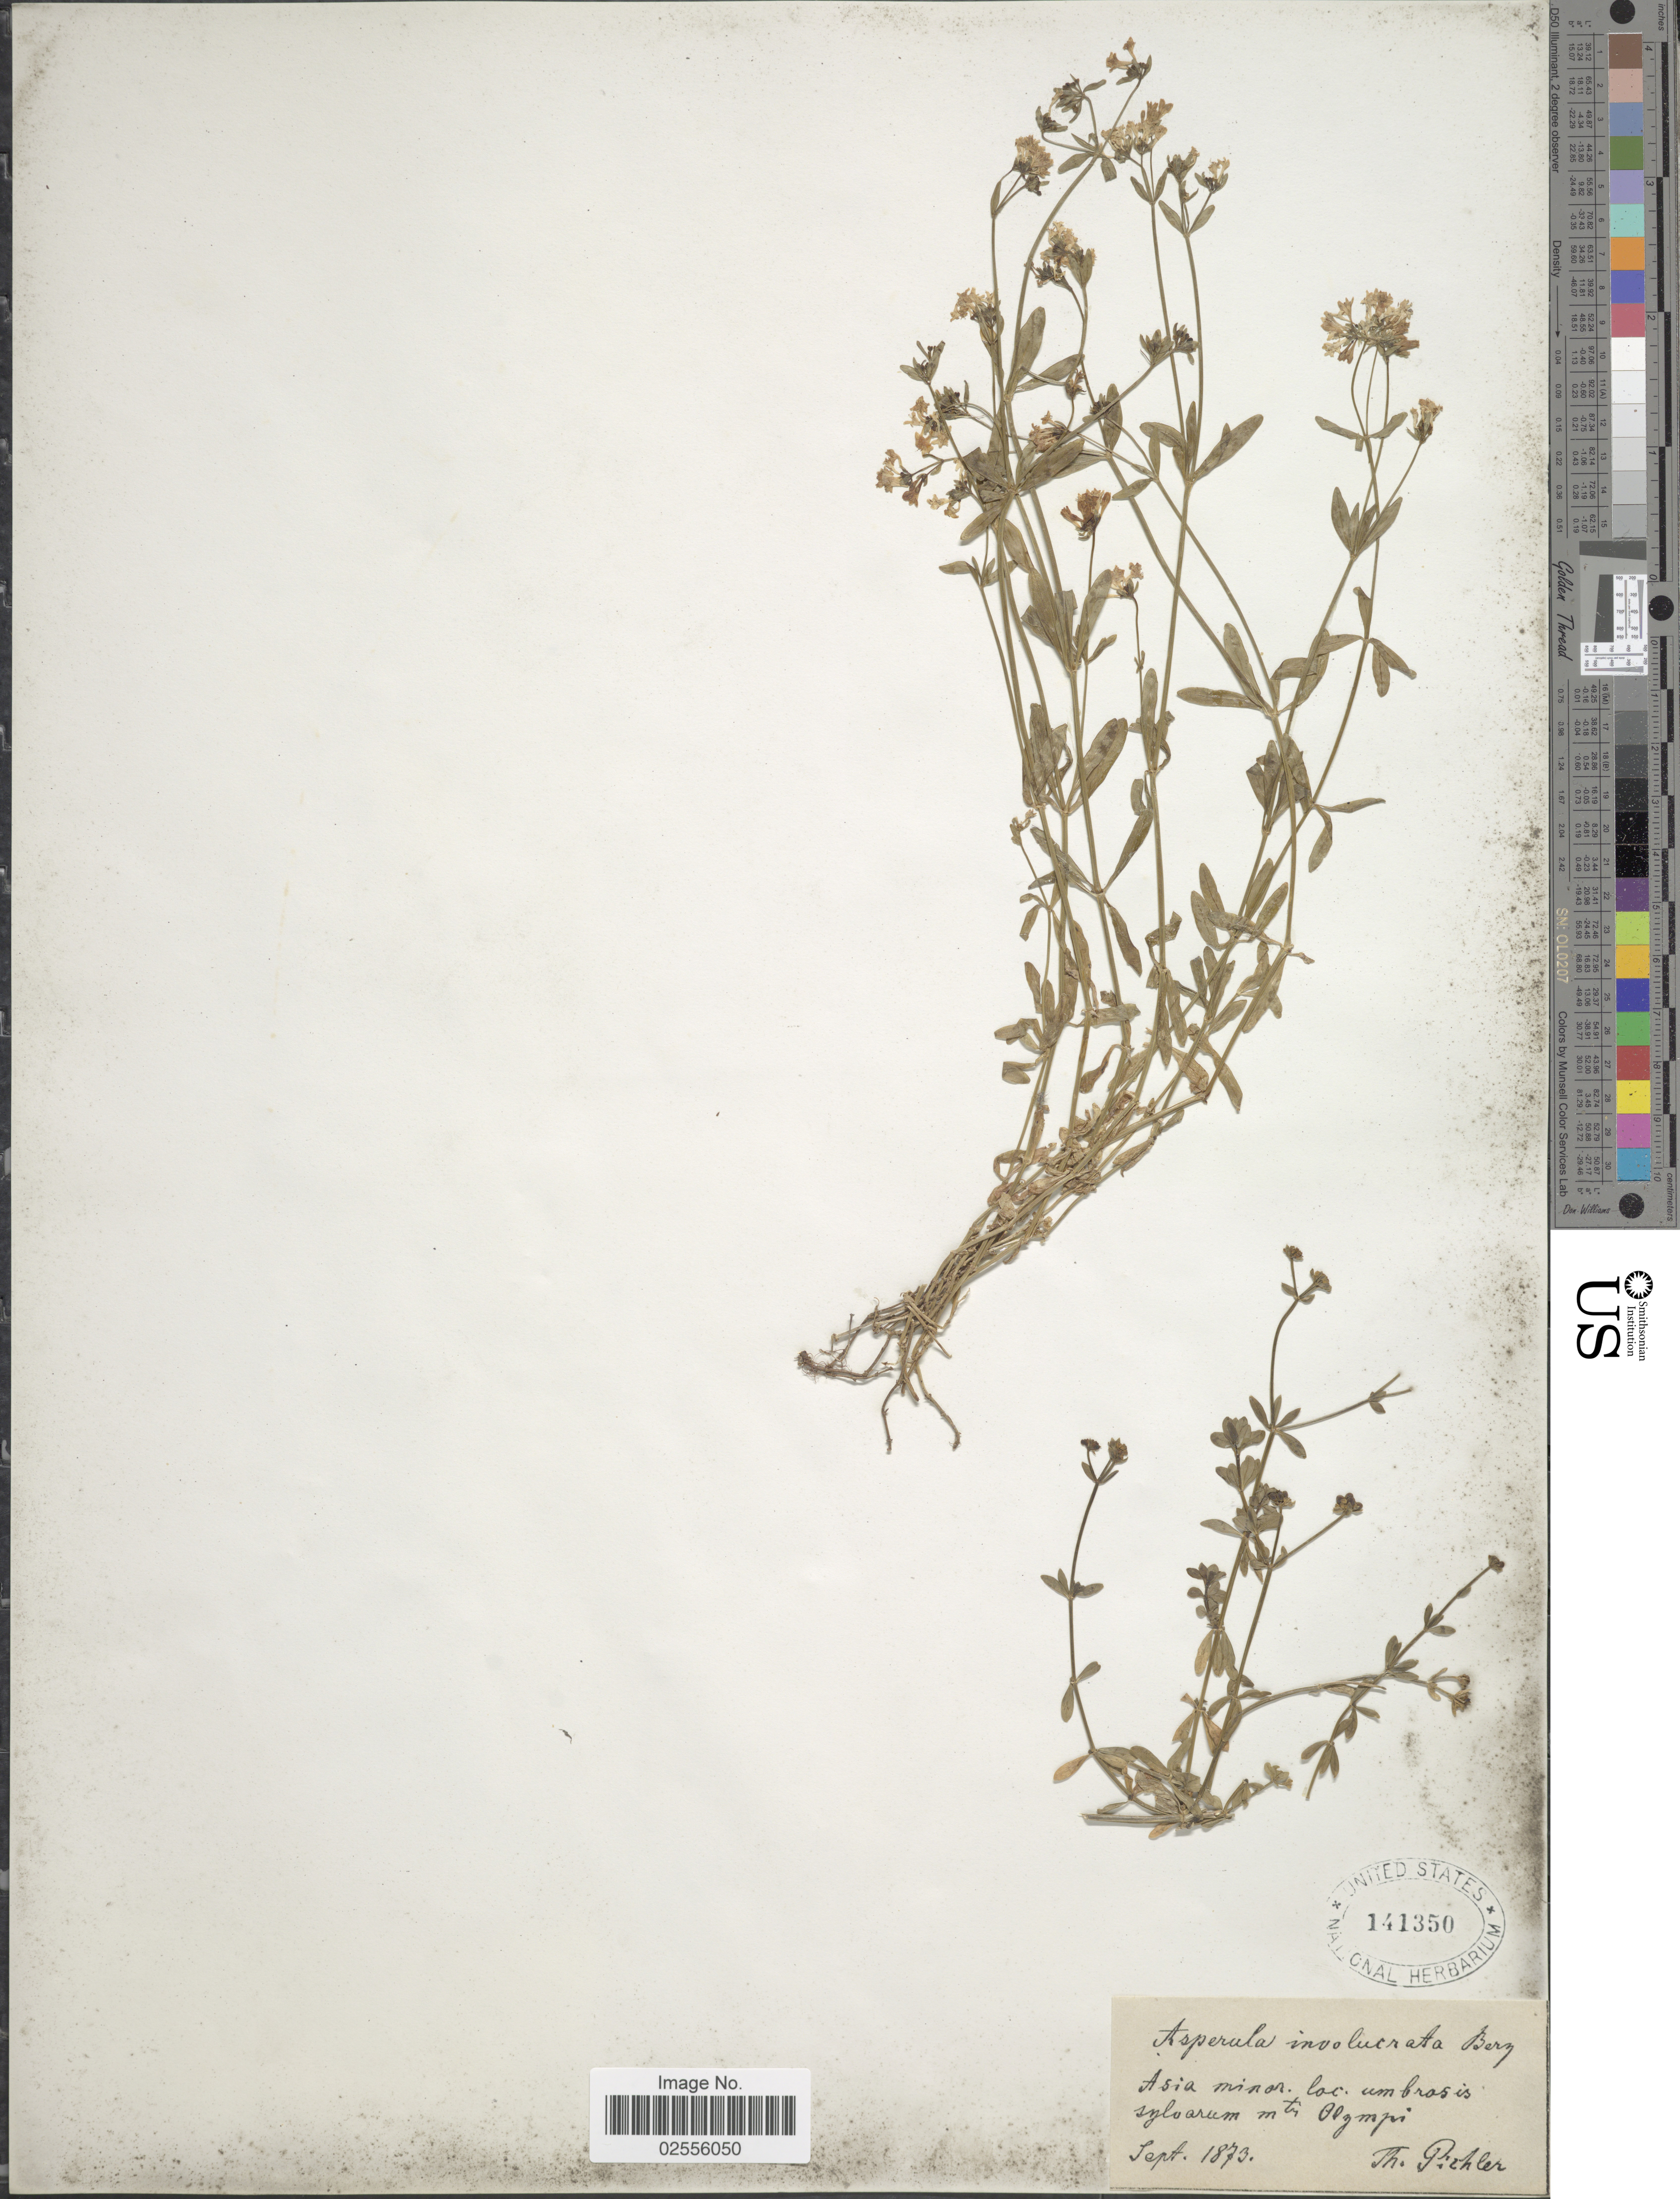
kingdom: Plantae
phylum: Tracheophyta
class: Magnoliopsida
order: Gentianales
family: Rubiaceae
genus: Asperula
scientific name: Asperula involucrata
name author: Wahlenb.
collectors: T. Pichler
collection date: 1873-09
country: Greece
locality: Asia minor loc. umbrosis sylvarum mtn Olympi.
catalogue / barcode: US 141350